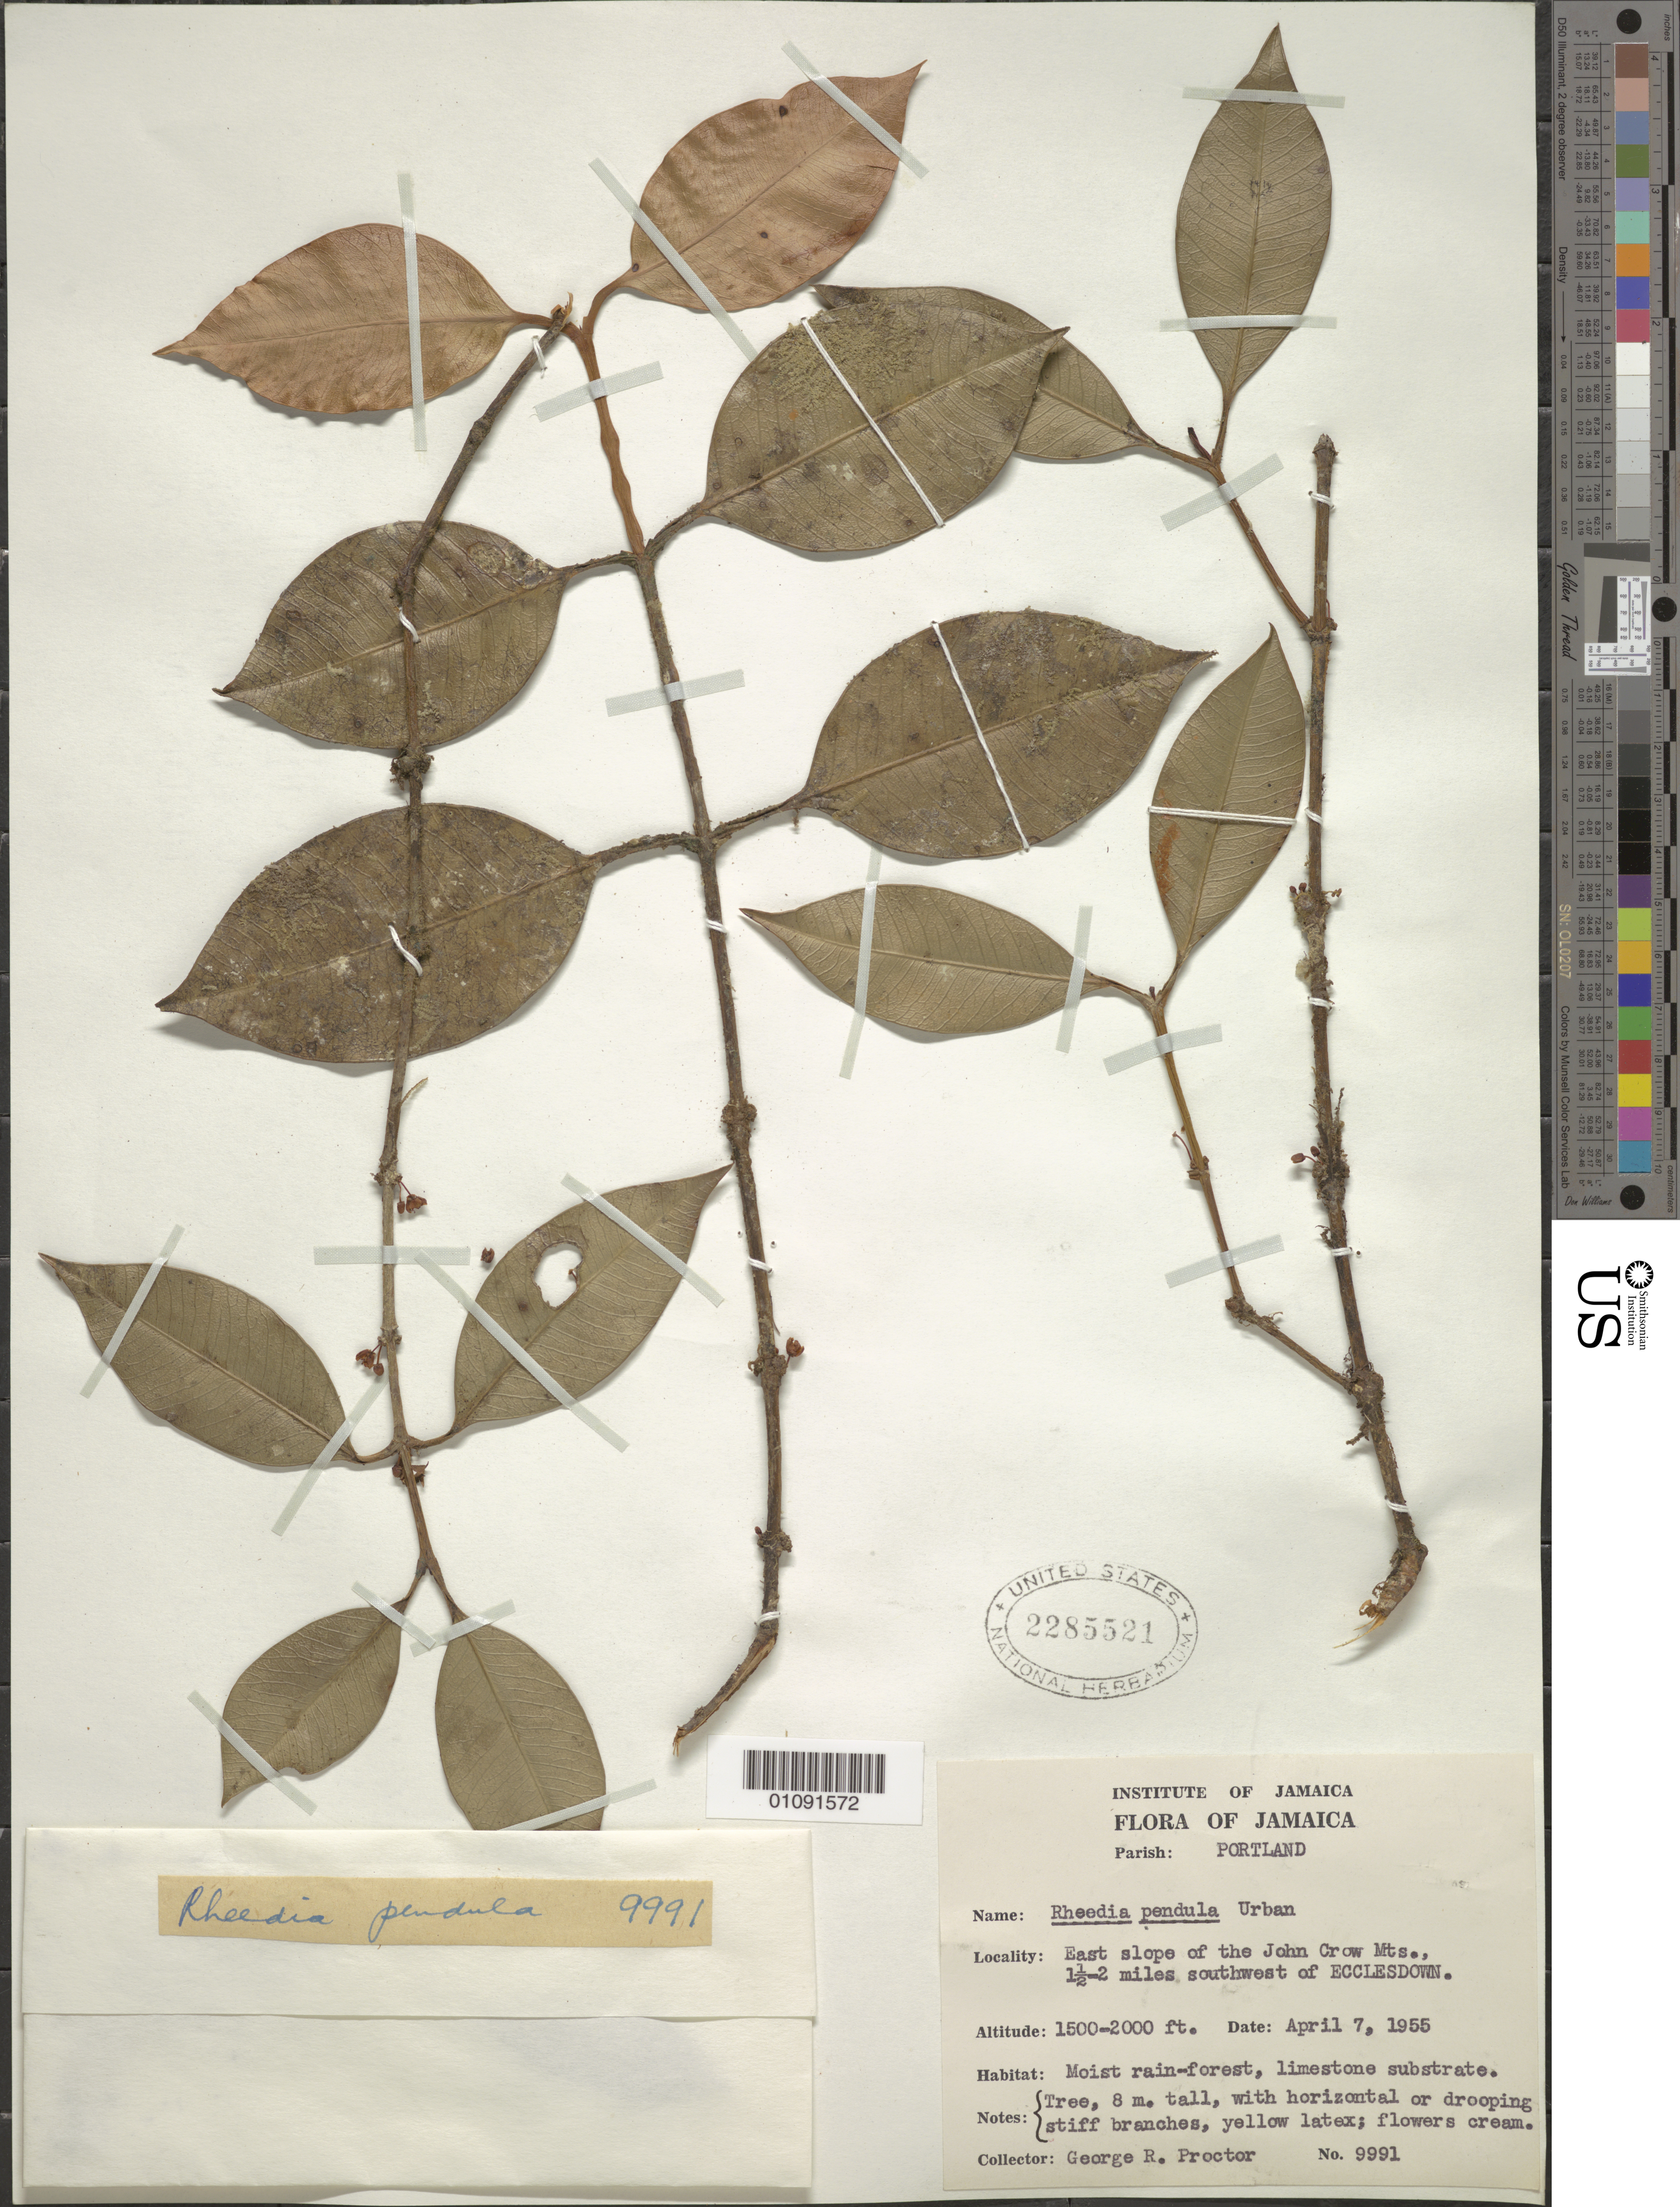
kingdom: Plantae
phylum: Tracheophyta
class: Magnoliopsida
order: Malpighiales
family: Clusiaceae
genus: Garcinia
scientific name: Garcinia decussata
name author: C.D. Adams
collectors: G. R. Proctor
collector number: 9991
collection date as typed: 07 Apr 1955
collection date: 1955-04-07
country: Jamaica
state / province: Portland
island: Jamaica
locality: E Slope of the John Crow Mts.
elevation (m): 457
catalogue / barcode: US 2285521